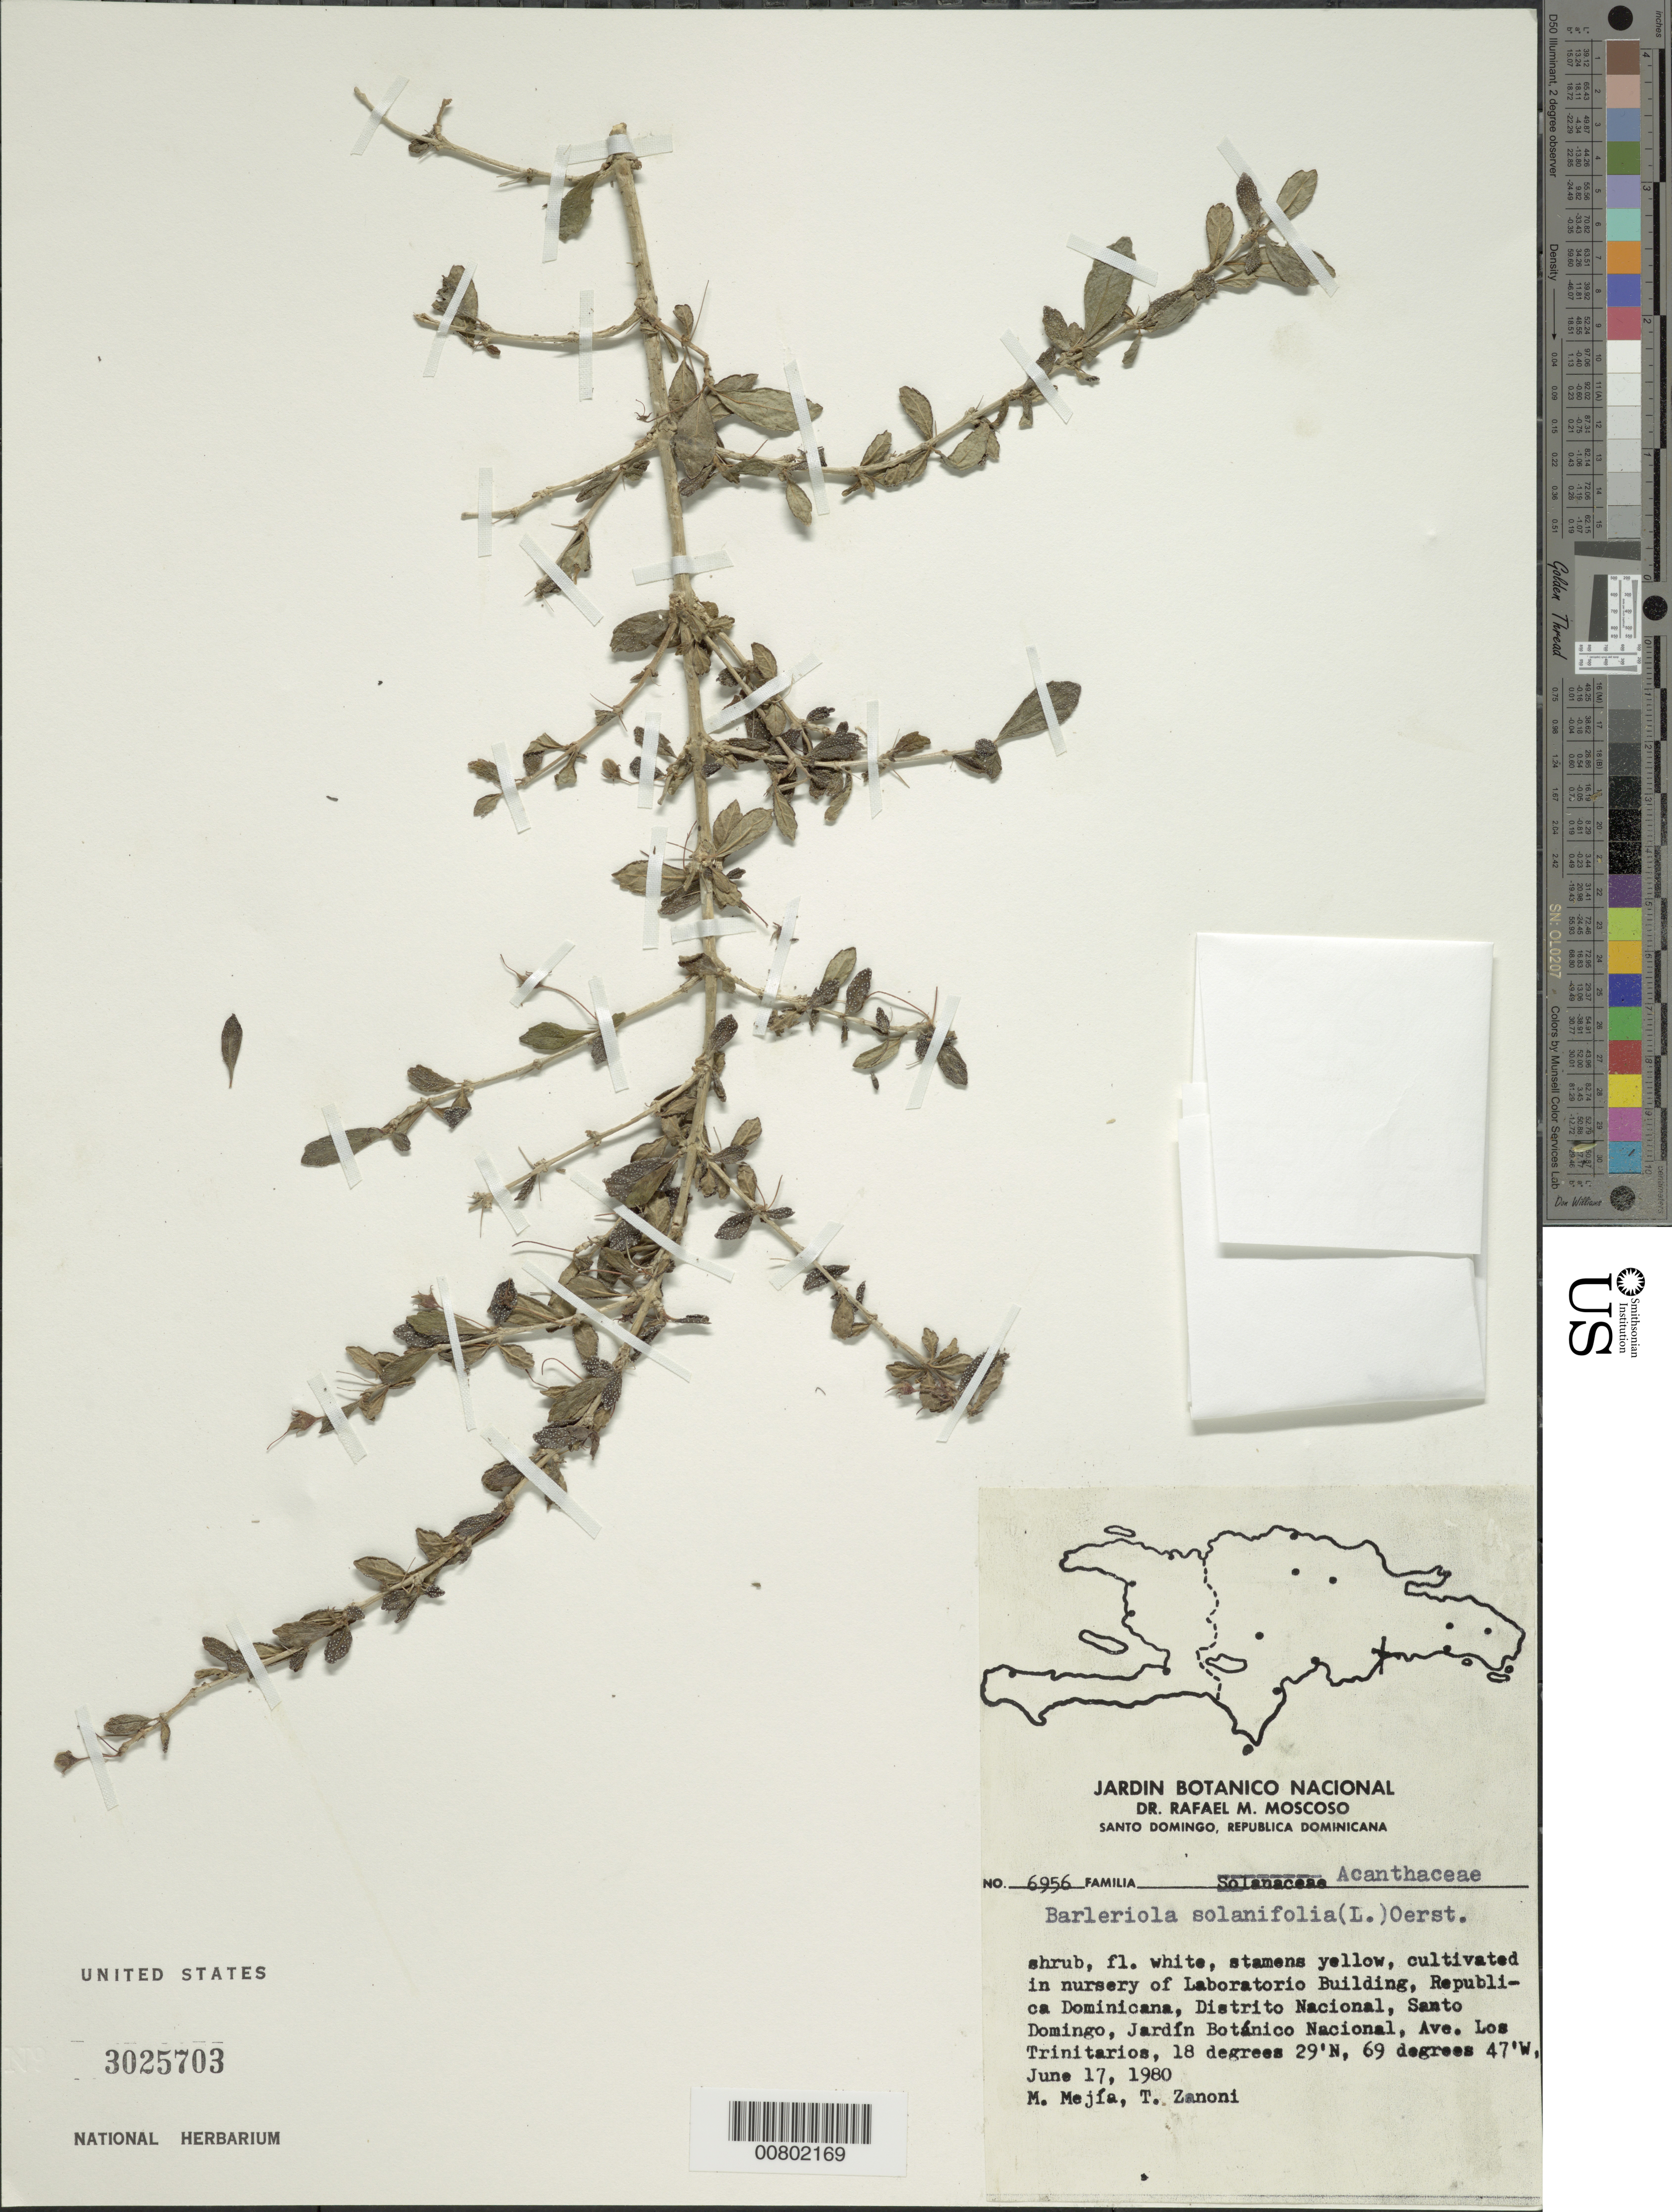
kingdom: Plantae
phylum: Tracheophyta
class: Magnoliopsida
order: Lamiales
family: Acanthaceae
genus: Barleriola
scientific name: Barleriola solanifolia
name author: (L.) Oerst. ex Lindau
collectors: M. Mejia & T. A. Zanoni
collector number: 6956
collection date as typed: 17 Jun 1998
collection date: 1998-06-17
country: Dominican Republic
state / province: Distrito Nacional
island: Hispaniola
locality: Santo Domingo, Jardín Botánico Nacional, Ave. Los Trinitarios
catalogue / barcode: US 3025703